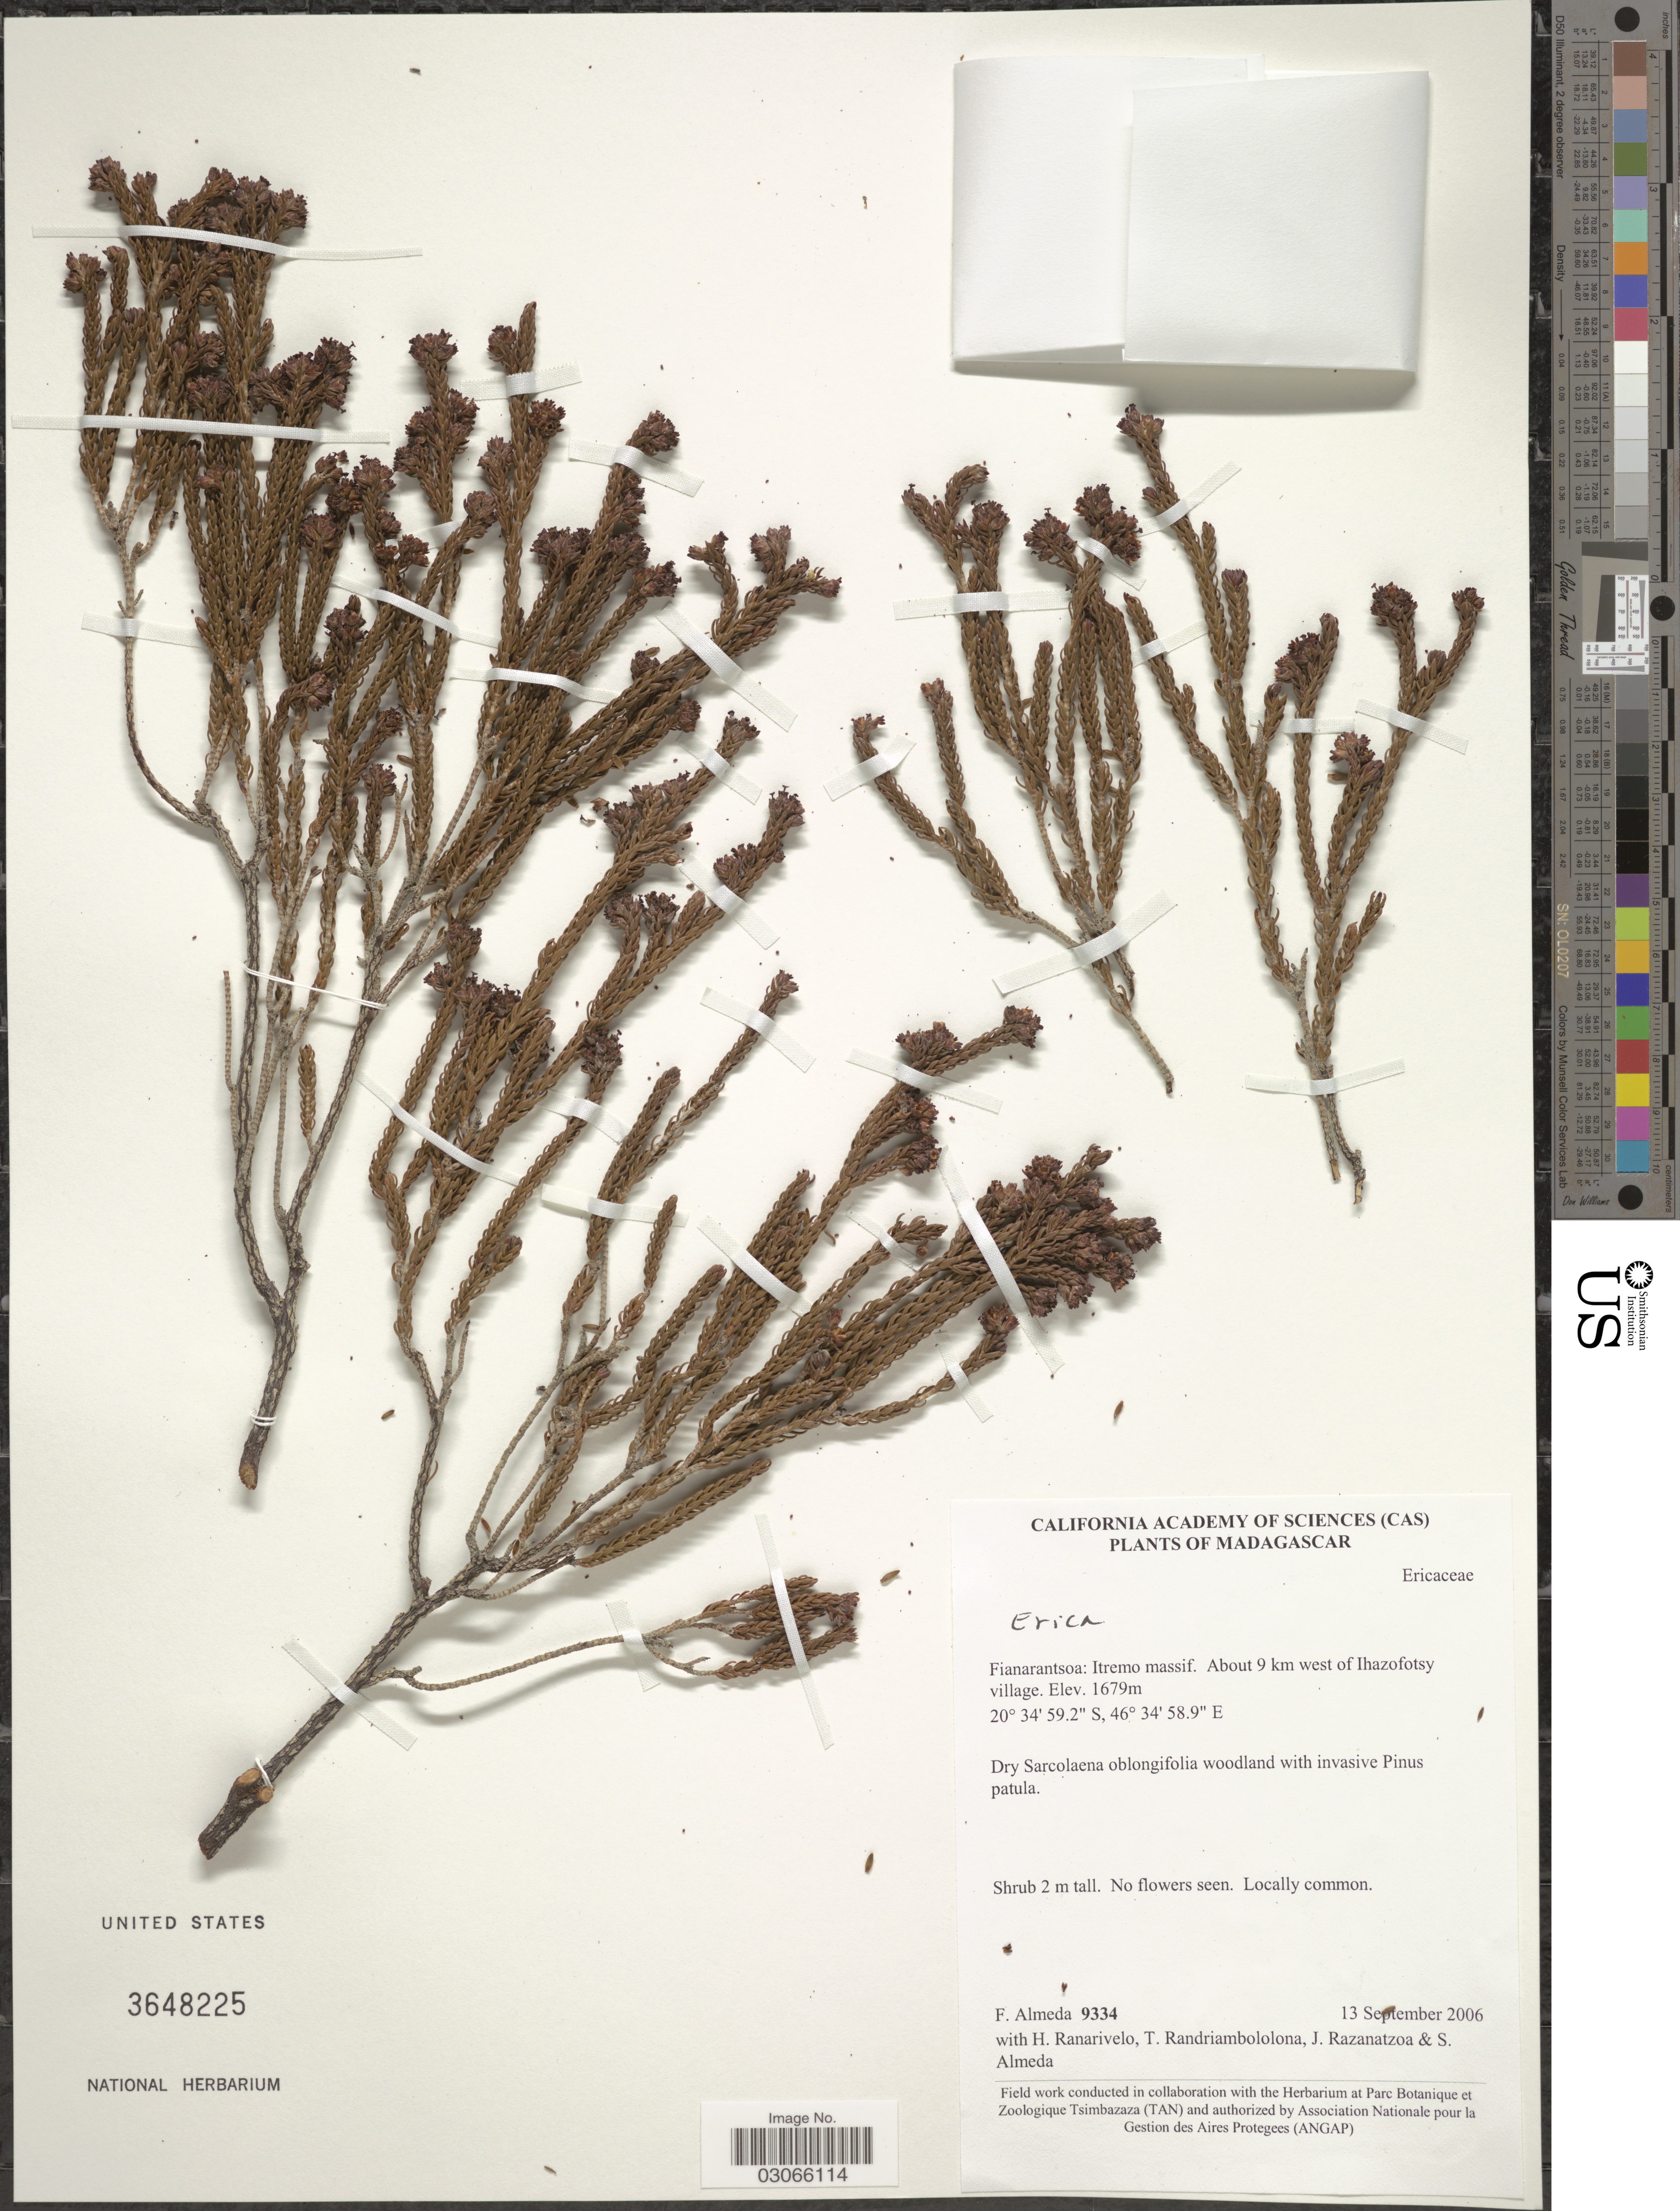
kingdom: Plantae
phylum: Tracheophyta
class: Magnoliopsida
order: Ericales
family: Ericaceae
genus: Erica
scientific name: Erica sp.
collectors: F. Almeda, H. Ranarivelo, T. Randriambololona, J. Razanatzoa & S. Almeda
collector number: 9334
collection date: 2006-09-13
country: Madagascar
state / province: Amoron'i Mania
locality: Itremo massif. About 9 km west of Ihazofotsy village.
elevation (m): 1679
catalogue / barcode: US 3648225